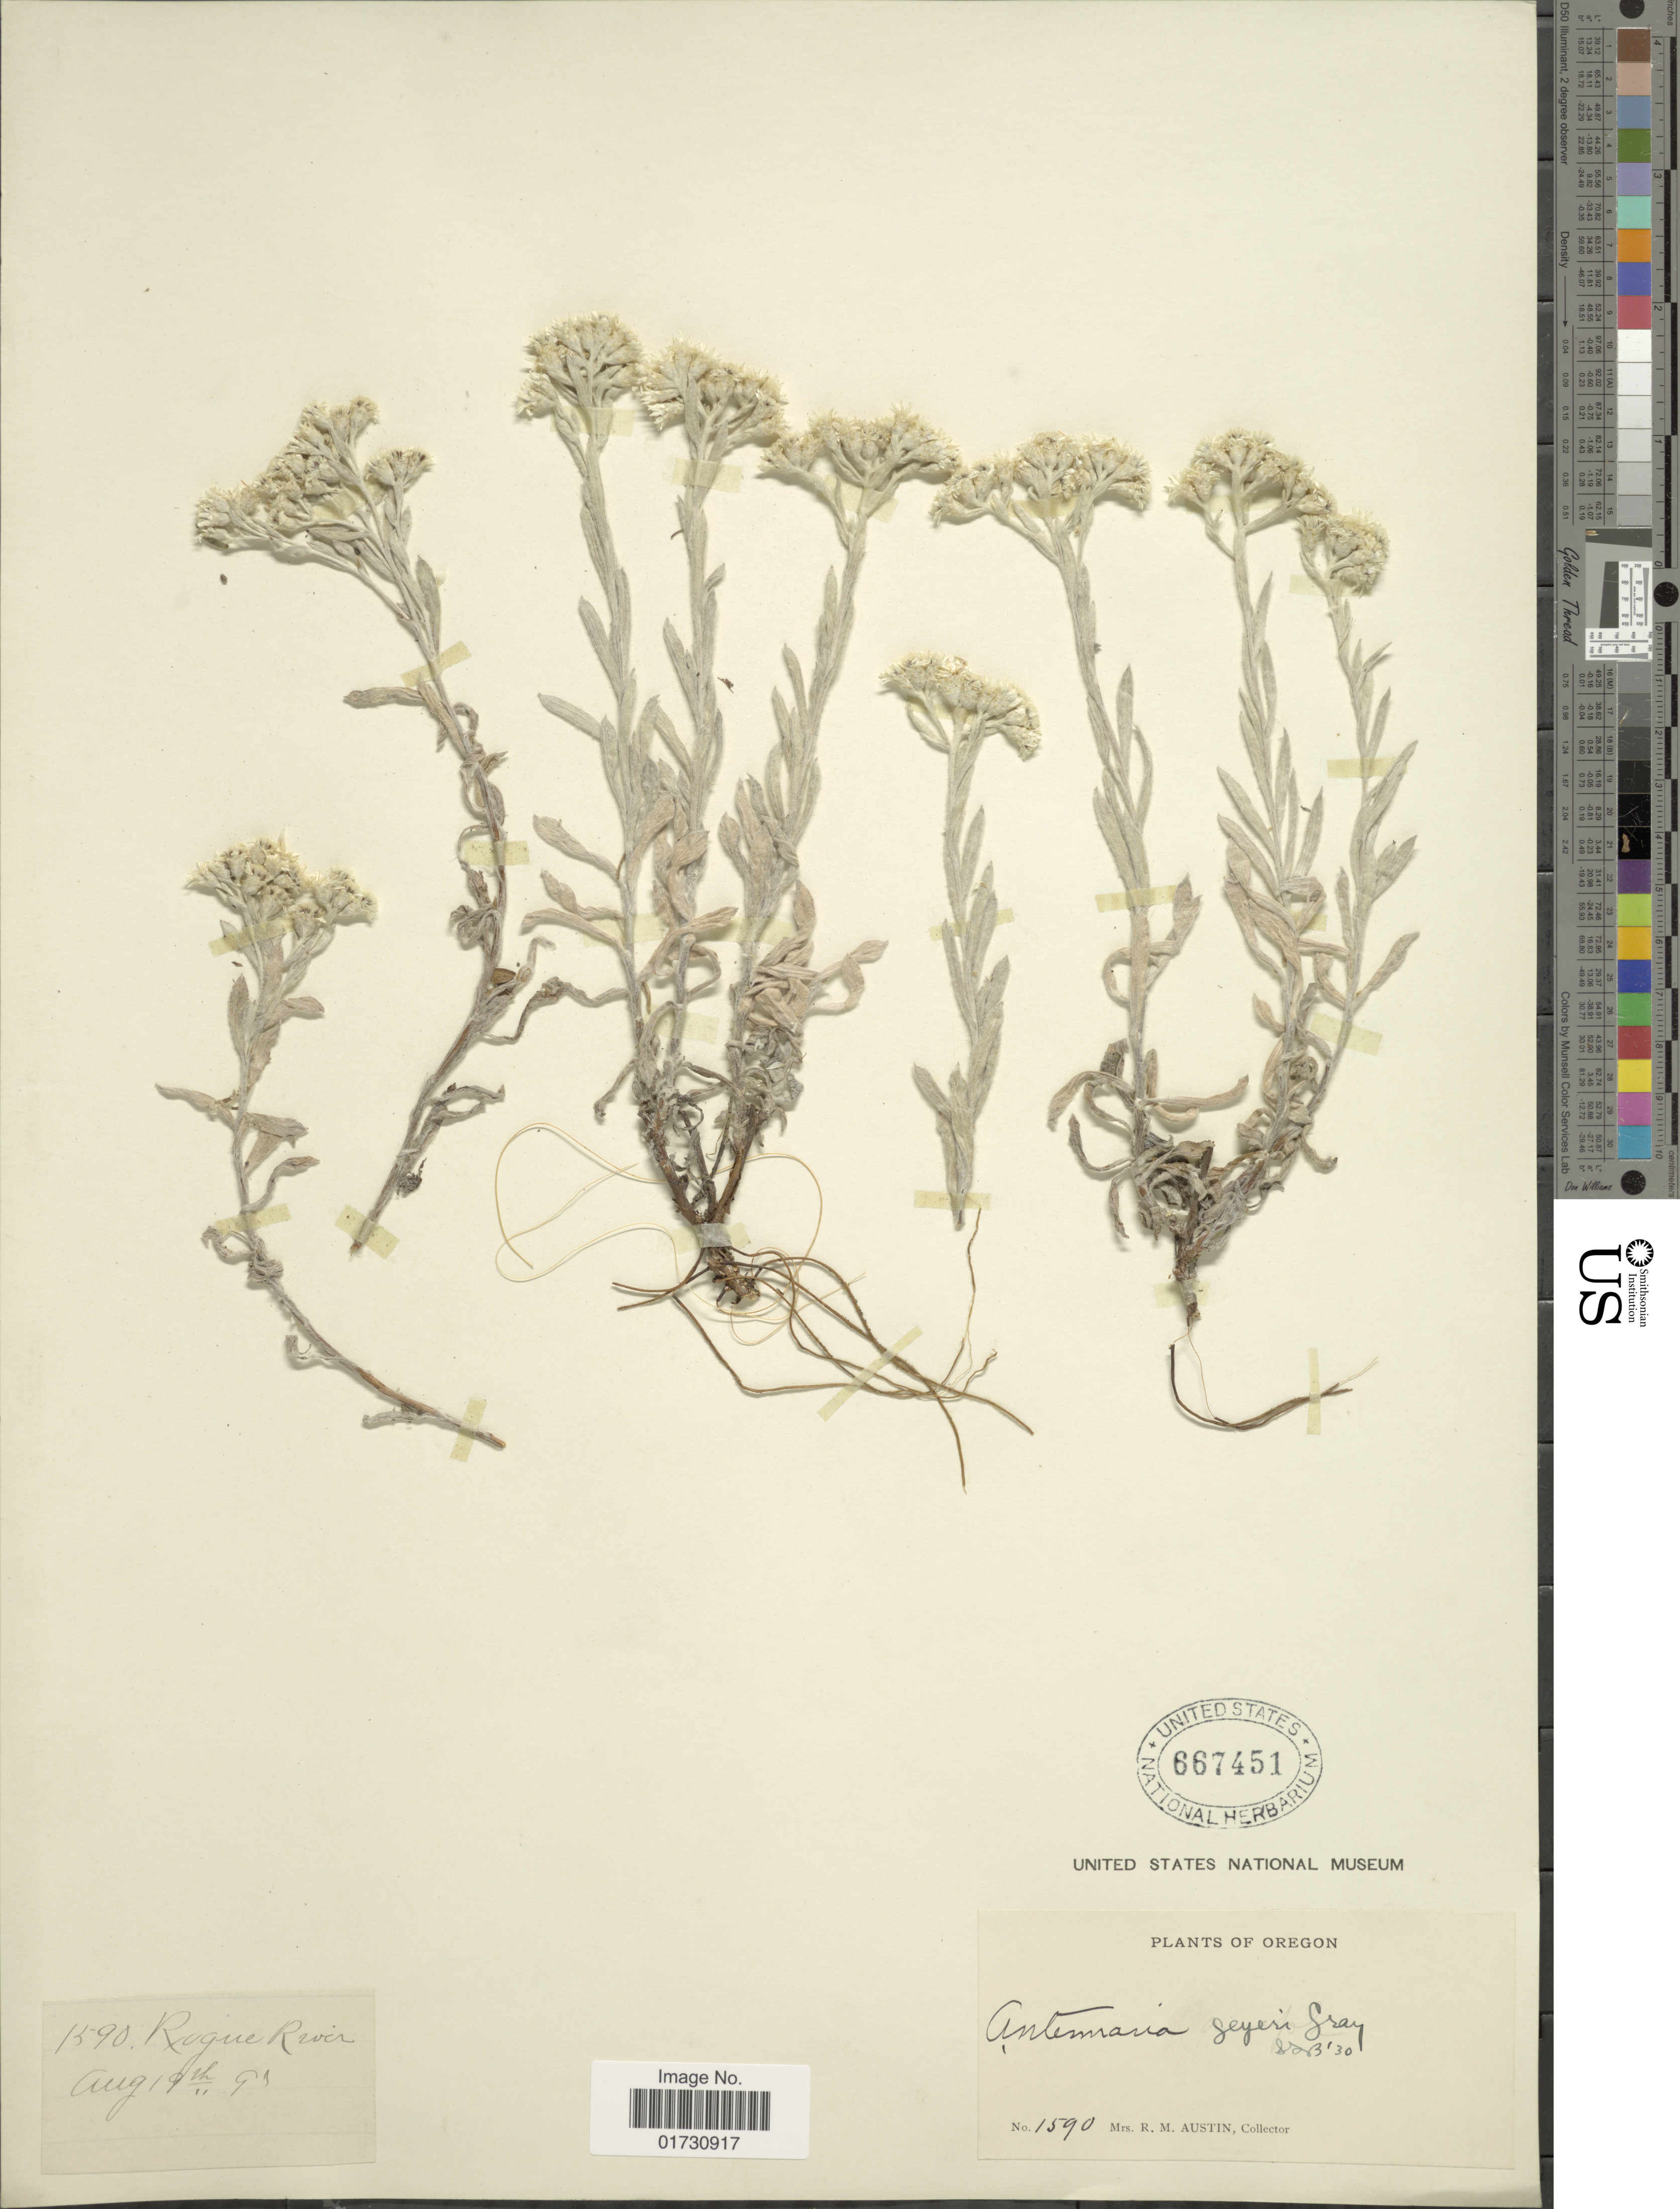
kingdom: Plantae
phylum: Tracheophyta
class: Magnoliopsida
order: Asterales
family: Asteraceae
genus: Antennaria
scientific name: Antennaria geyeri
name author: A. Gray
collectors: R. Austin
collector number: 1590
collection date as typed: Transcribed d/m/y: 19/8/93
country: United States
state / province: Oregon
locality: Rogue River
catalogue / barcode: US 667451